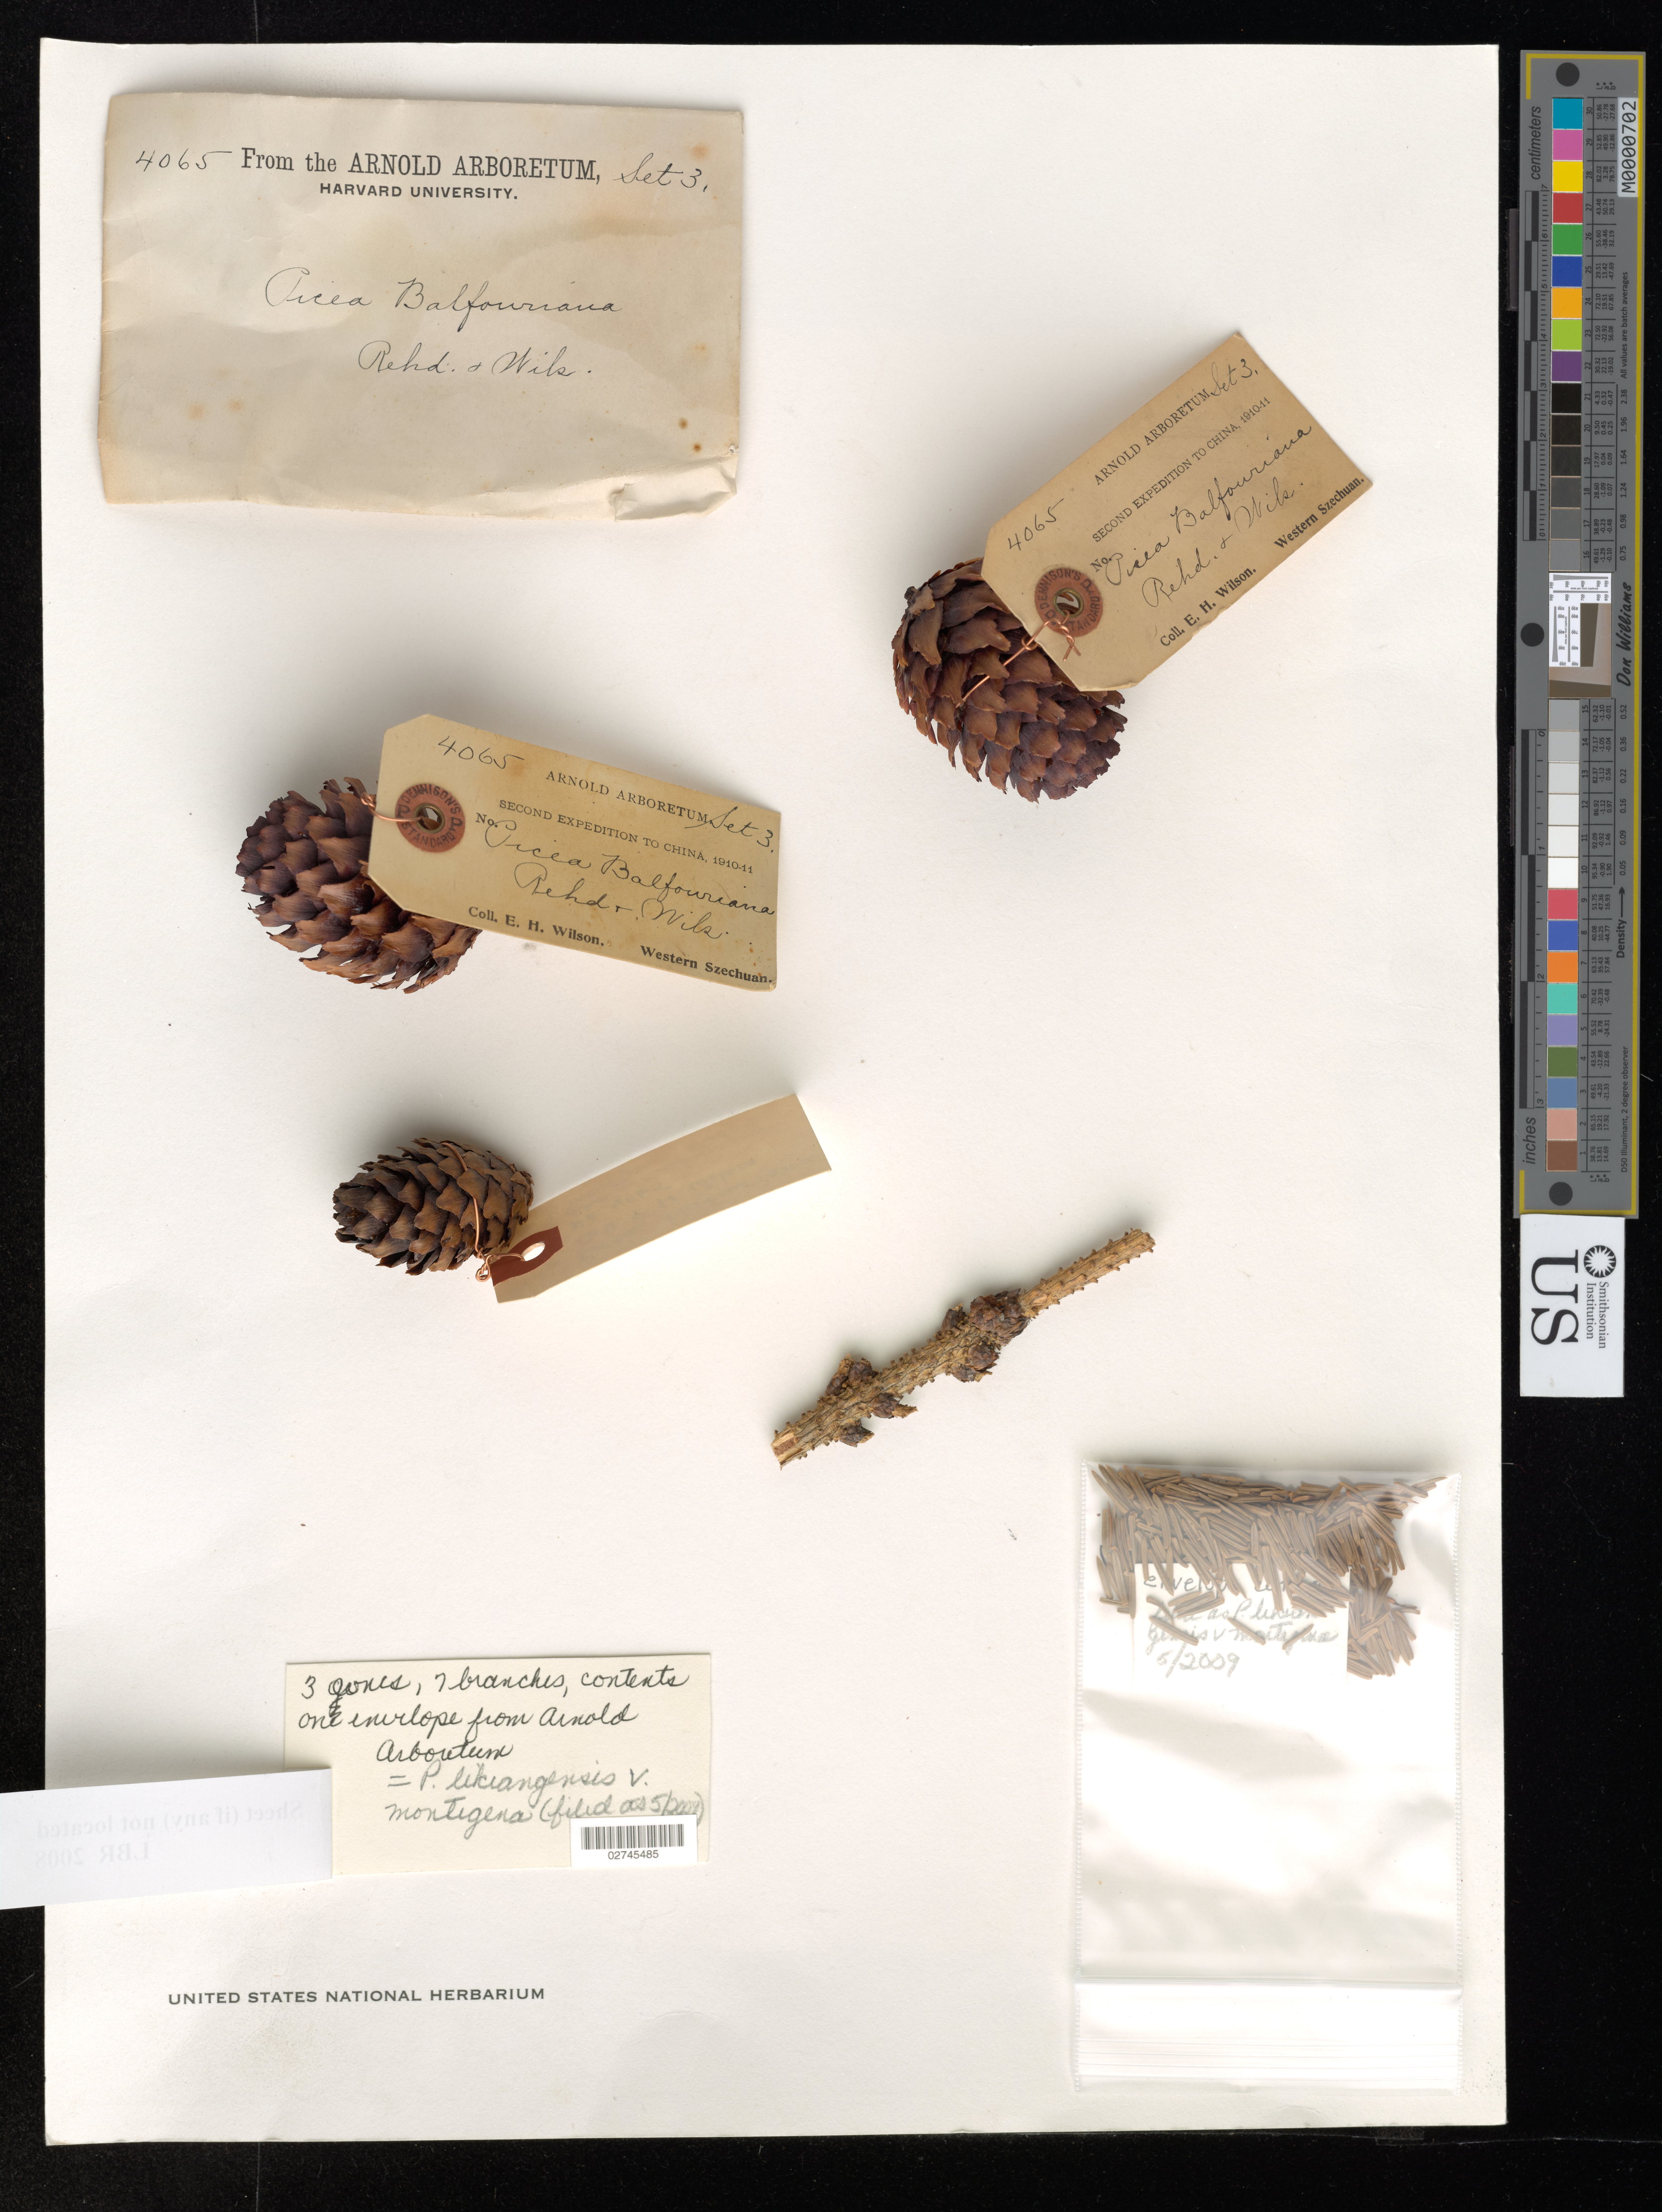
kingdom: Plantae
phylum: Tracheophyta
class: Pinopsida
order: Pinales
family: Pinaceae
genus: Picea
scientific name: Picea likiangensis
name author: (Franch.) E. Pritz.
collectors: E. H. Wilson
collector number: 4065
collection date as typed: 1910 to -- --- 1911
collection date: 1910/1911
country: China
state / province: Sichuan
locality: Western Szechuan